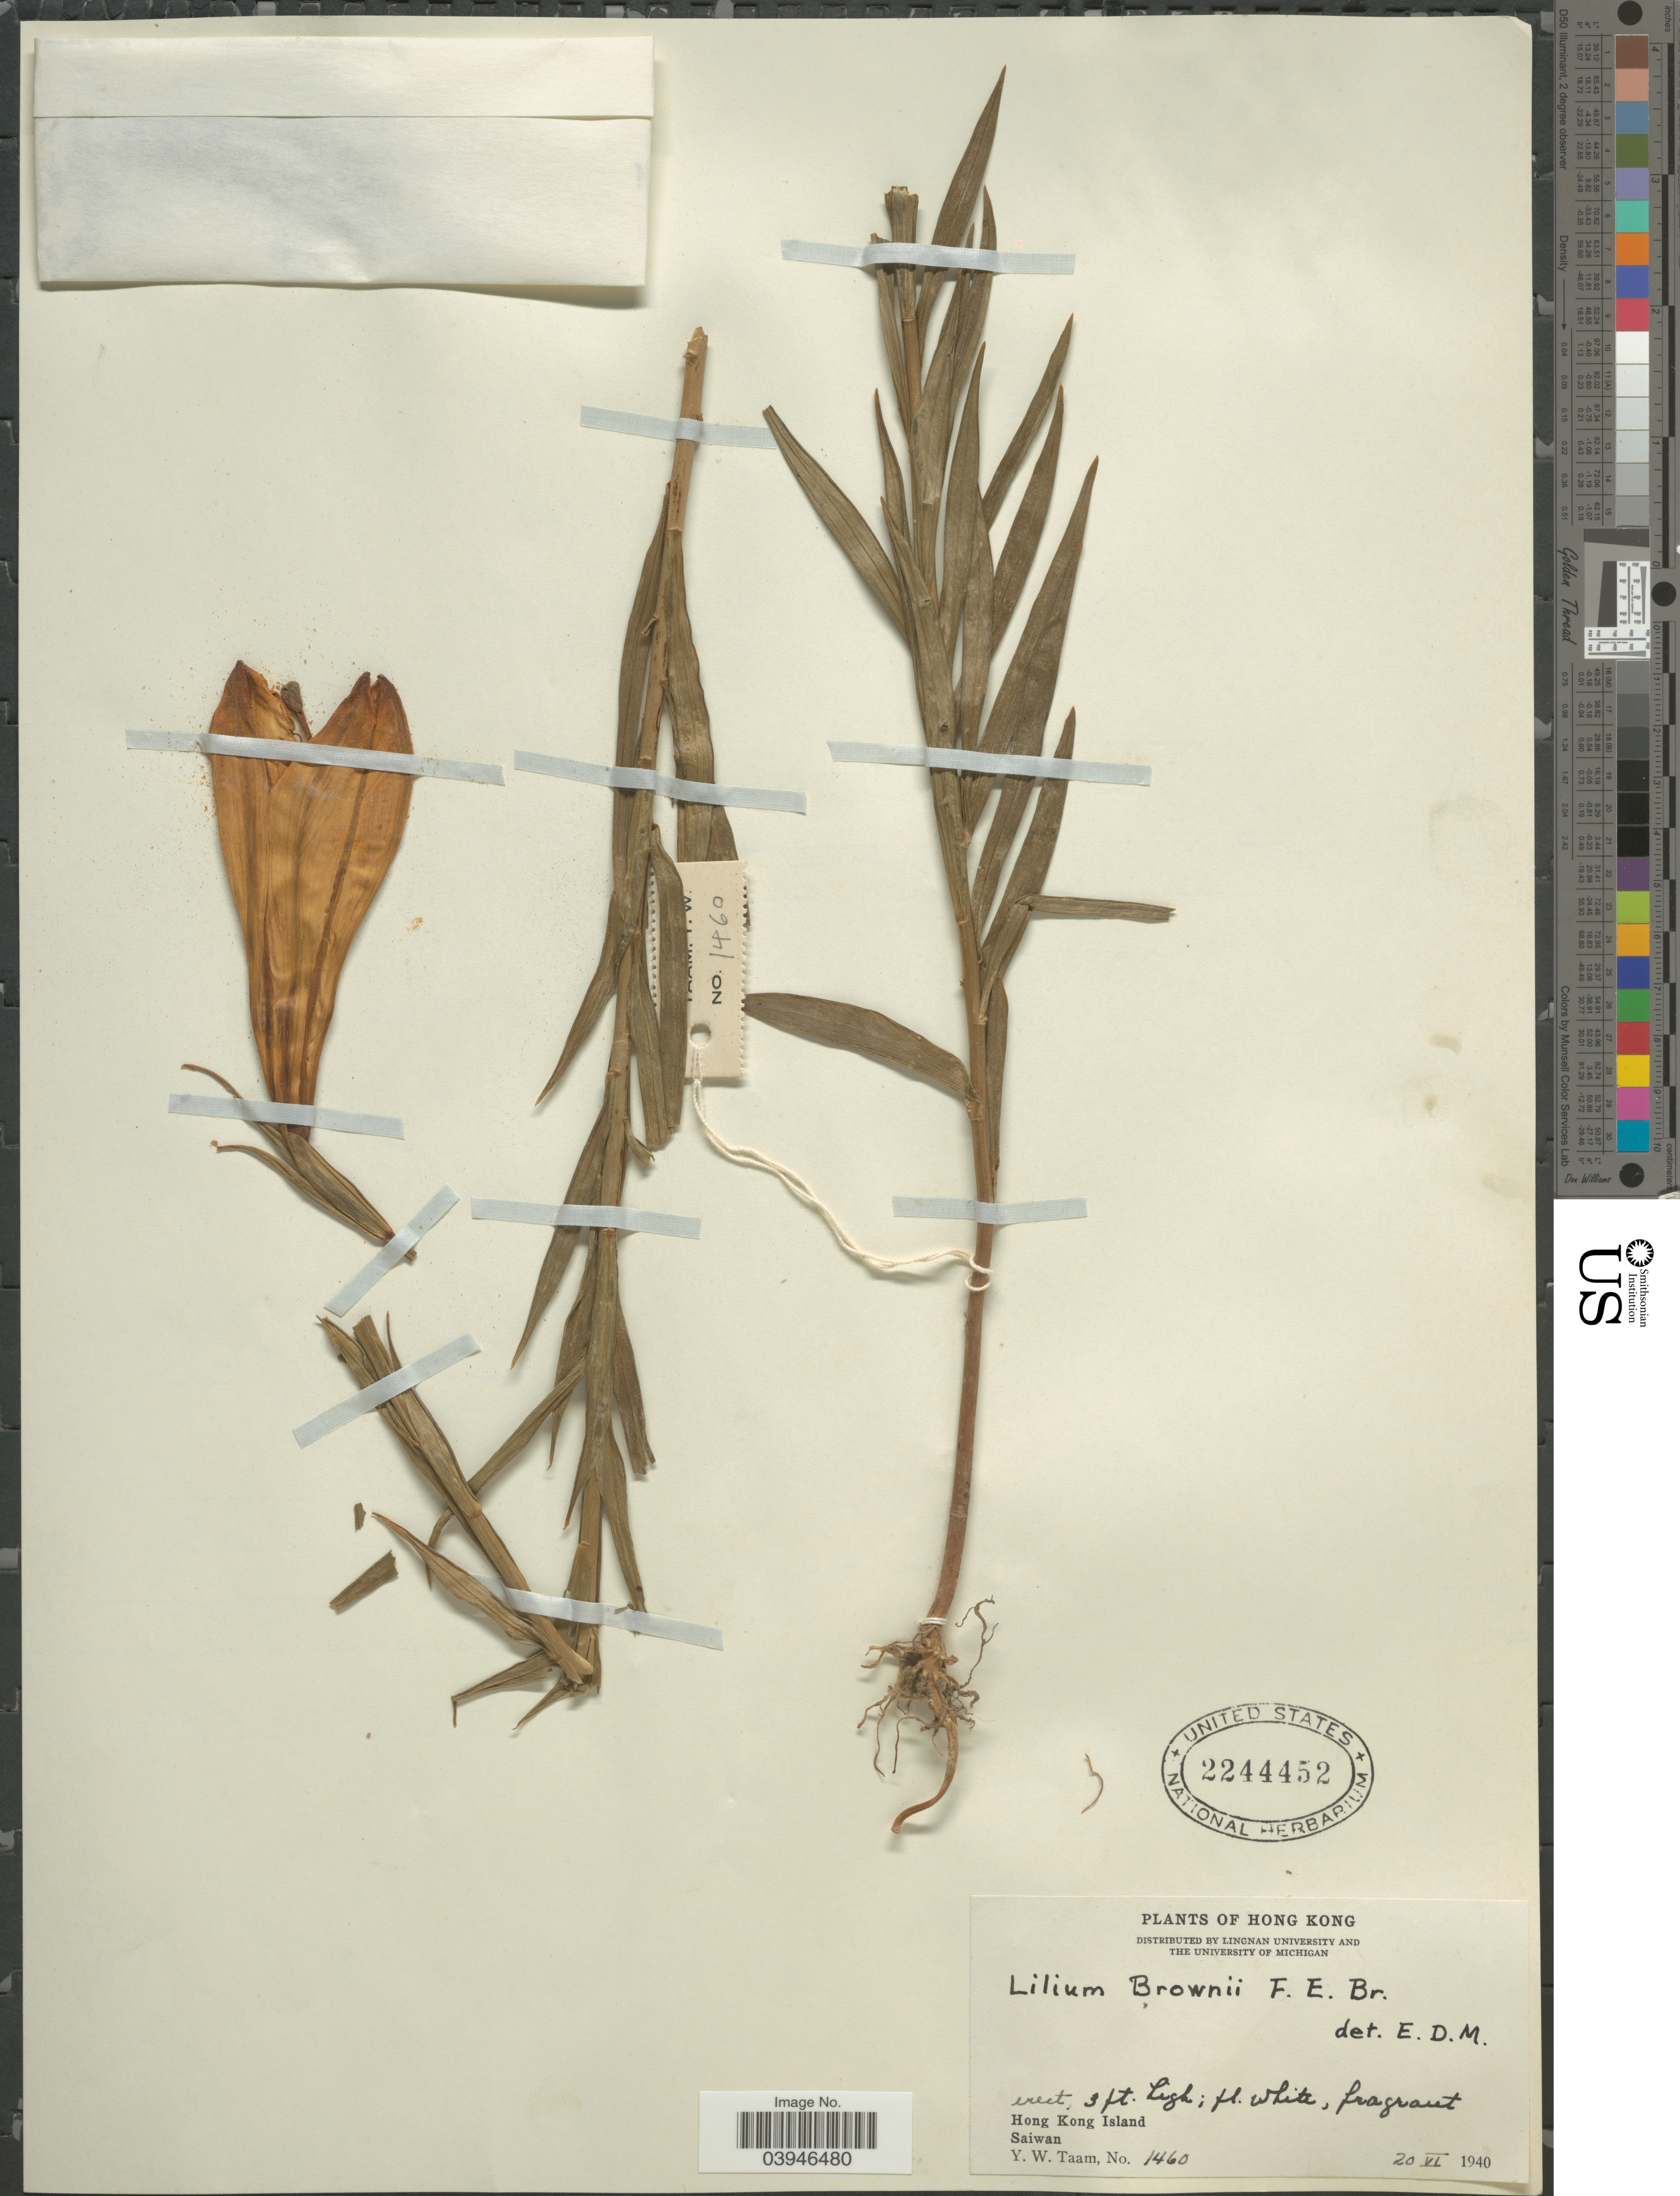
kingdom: Plantae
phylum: Tracheophyta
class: Liliopsida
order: Liliales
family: Liliaceae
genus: Lilium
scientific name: Lilium brownii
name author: F.E. Br. ex Miellez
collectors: Y. W. Taam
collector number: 1460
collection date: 1940-06-20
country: China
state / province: Hong Kong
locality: Hong Kong Island. Saiwan.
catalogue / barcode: US 2244452